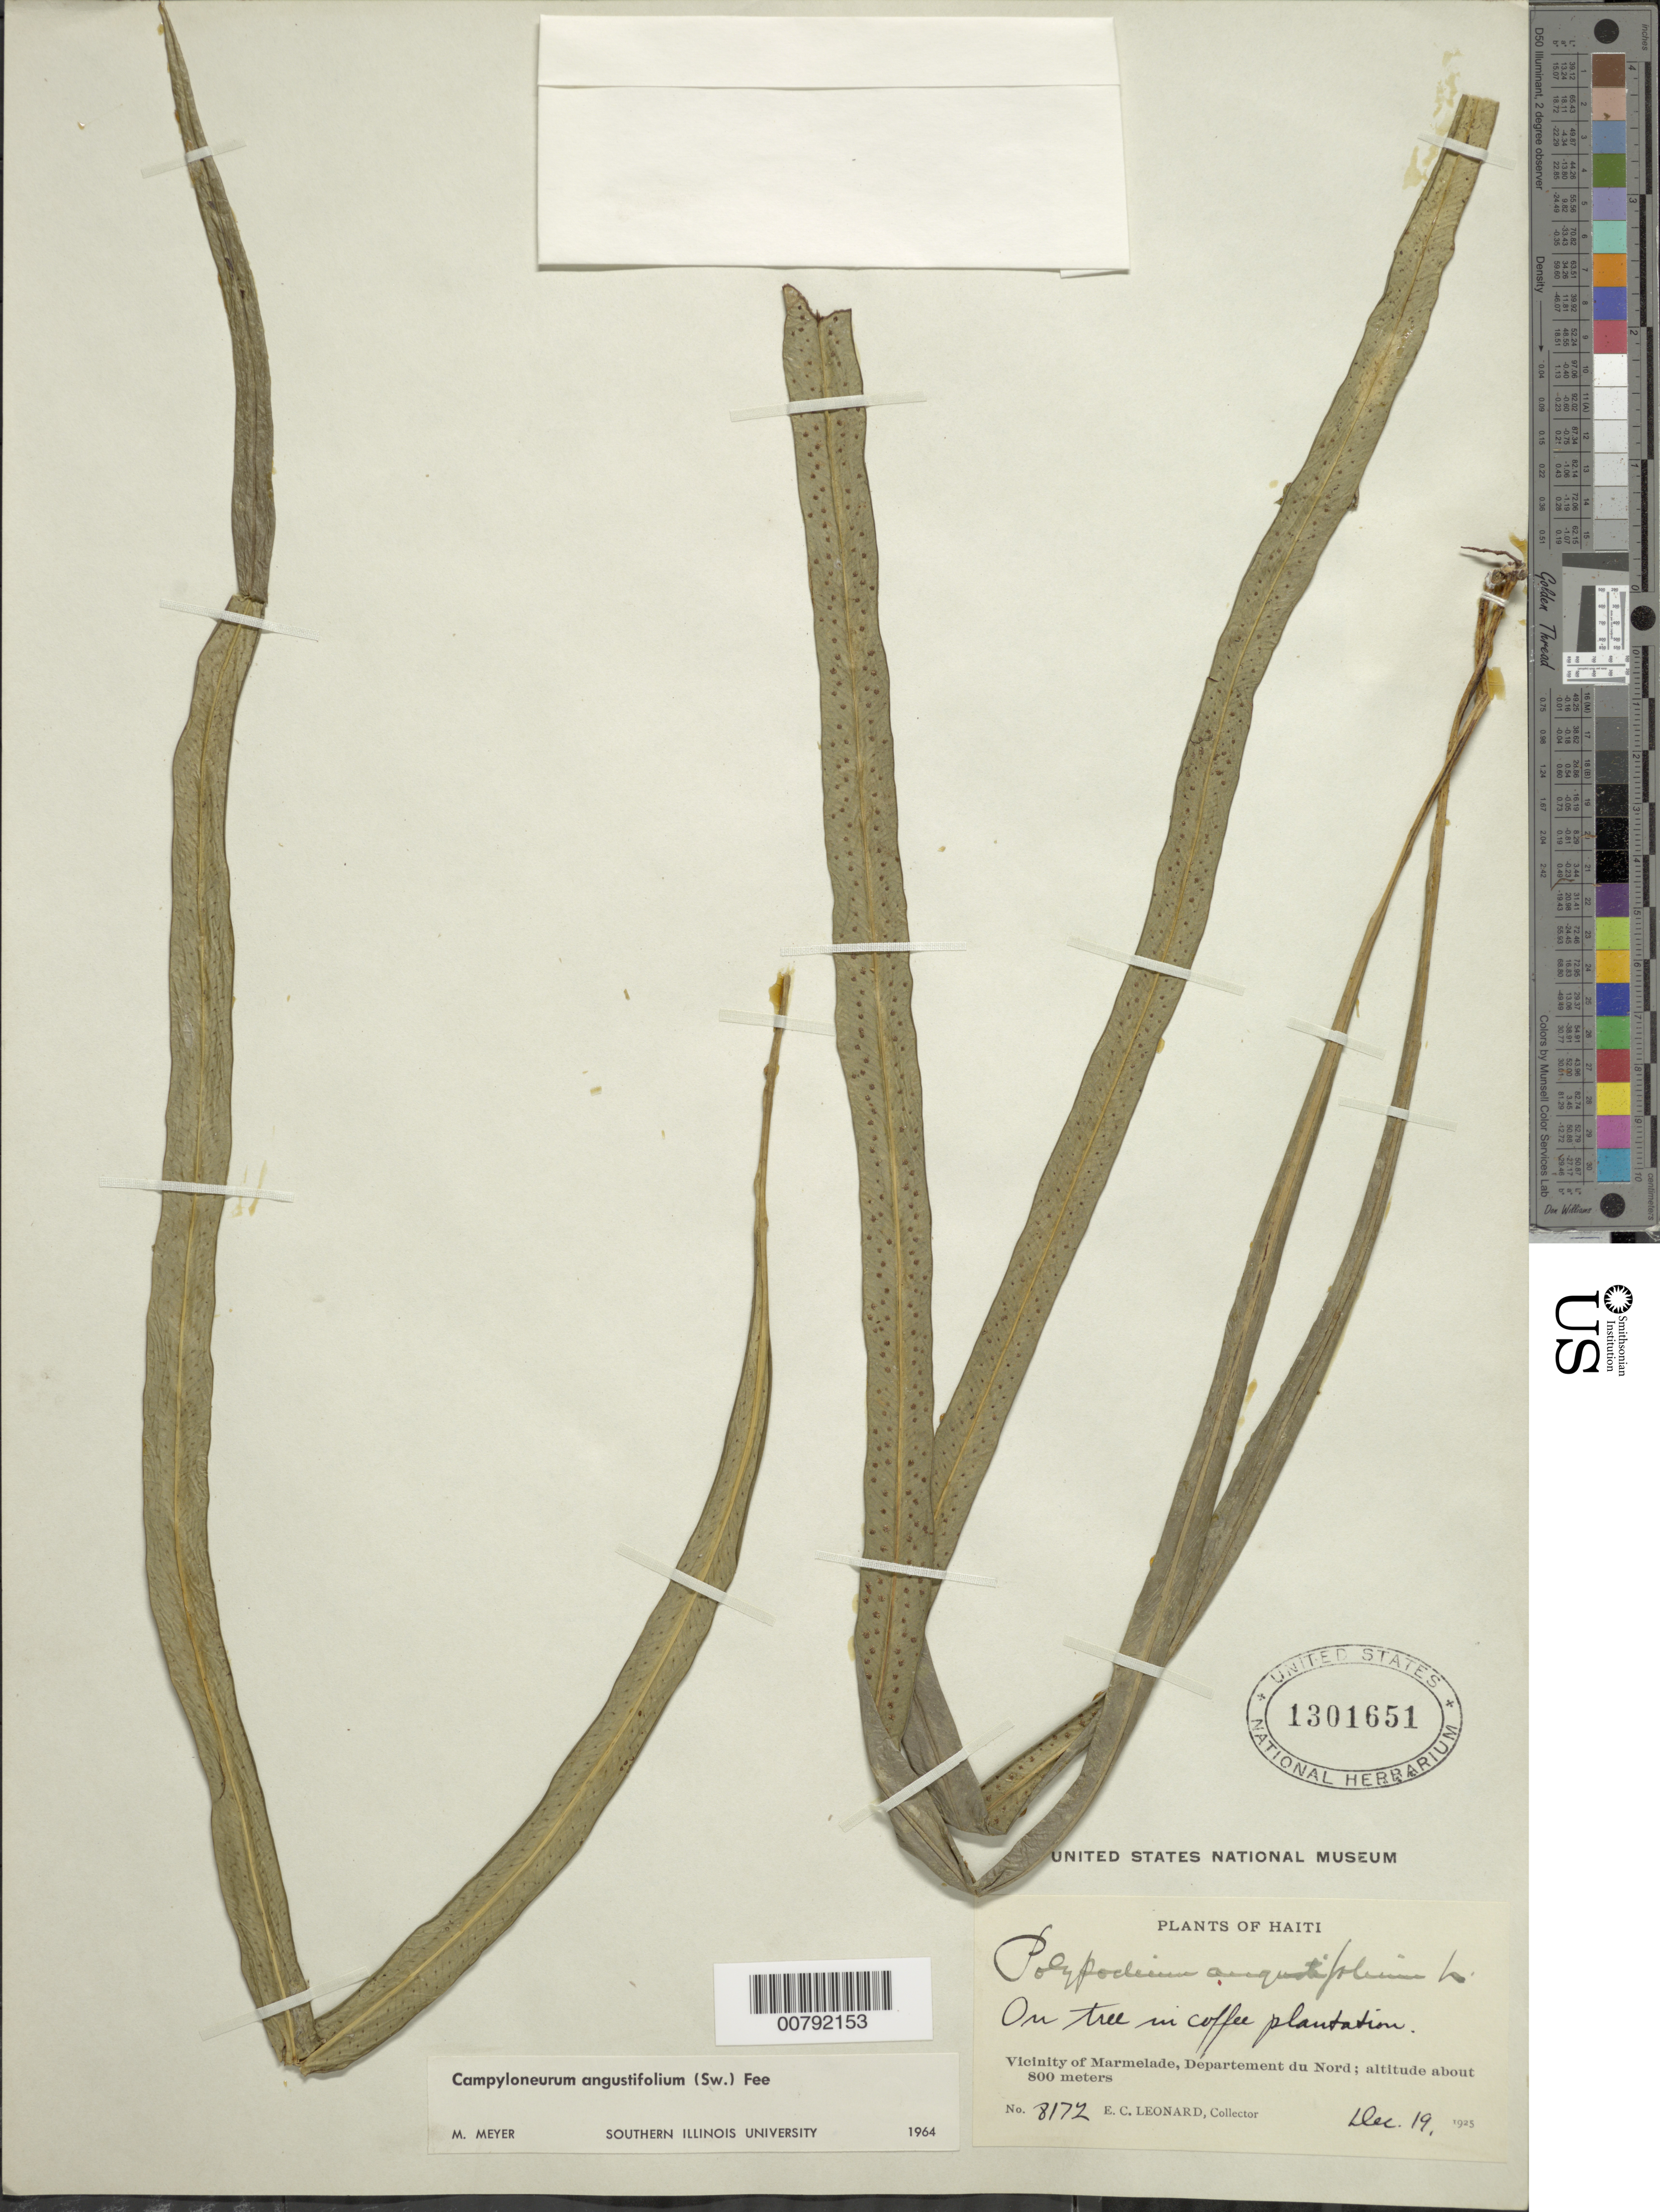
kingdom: Plantae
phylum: Tracheophyta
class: Polypodiopsida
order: Polypodiales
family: Polypodiaceae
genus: Campyloneurum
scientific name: Campyloneurum angustifolium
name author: (Sw.) Fée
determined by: Myer, M.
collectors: E. C. Leonard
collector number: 8172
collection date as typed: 19 Dec 1925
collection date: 1925-12-19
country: Haiti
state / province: Nord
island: Hispaniola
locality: Marmelade, W of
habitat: On tree, in coffee plantation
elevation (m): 800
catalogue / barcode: US 1301651